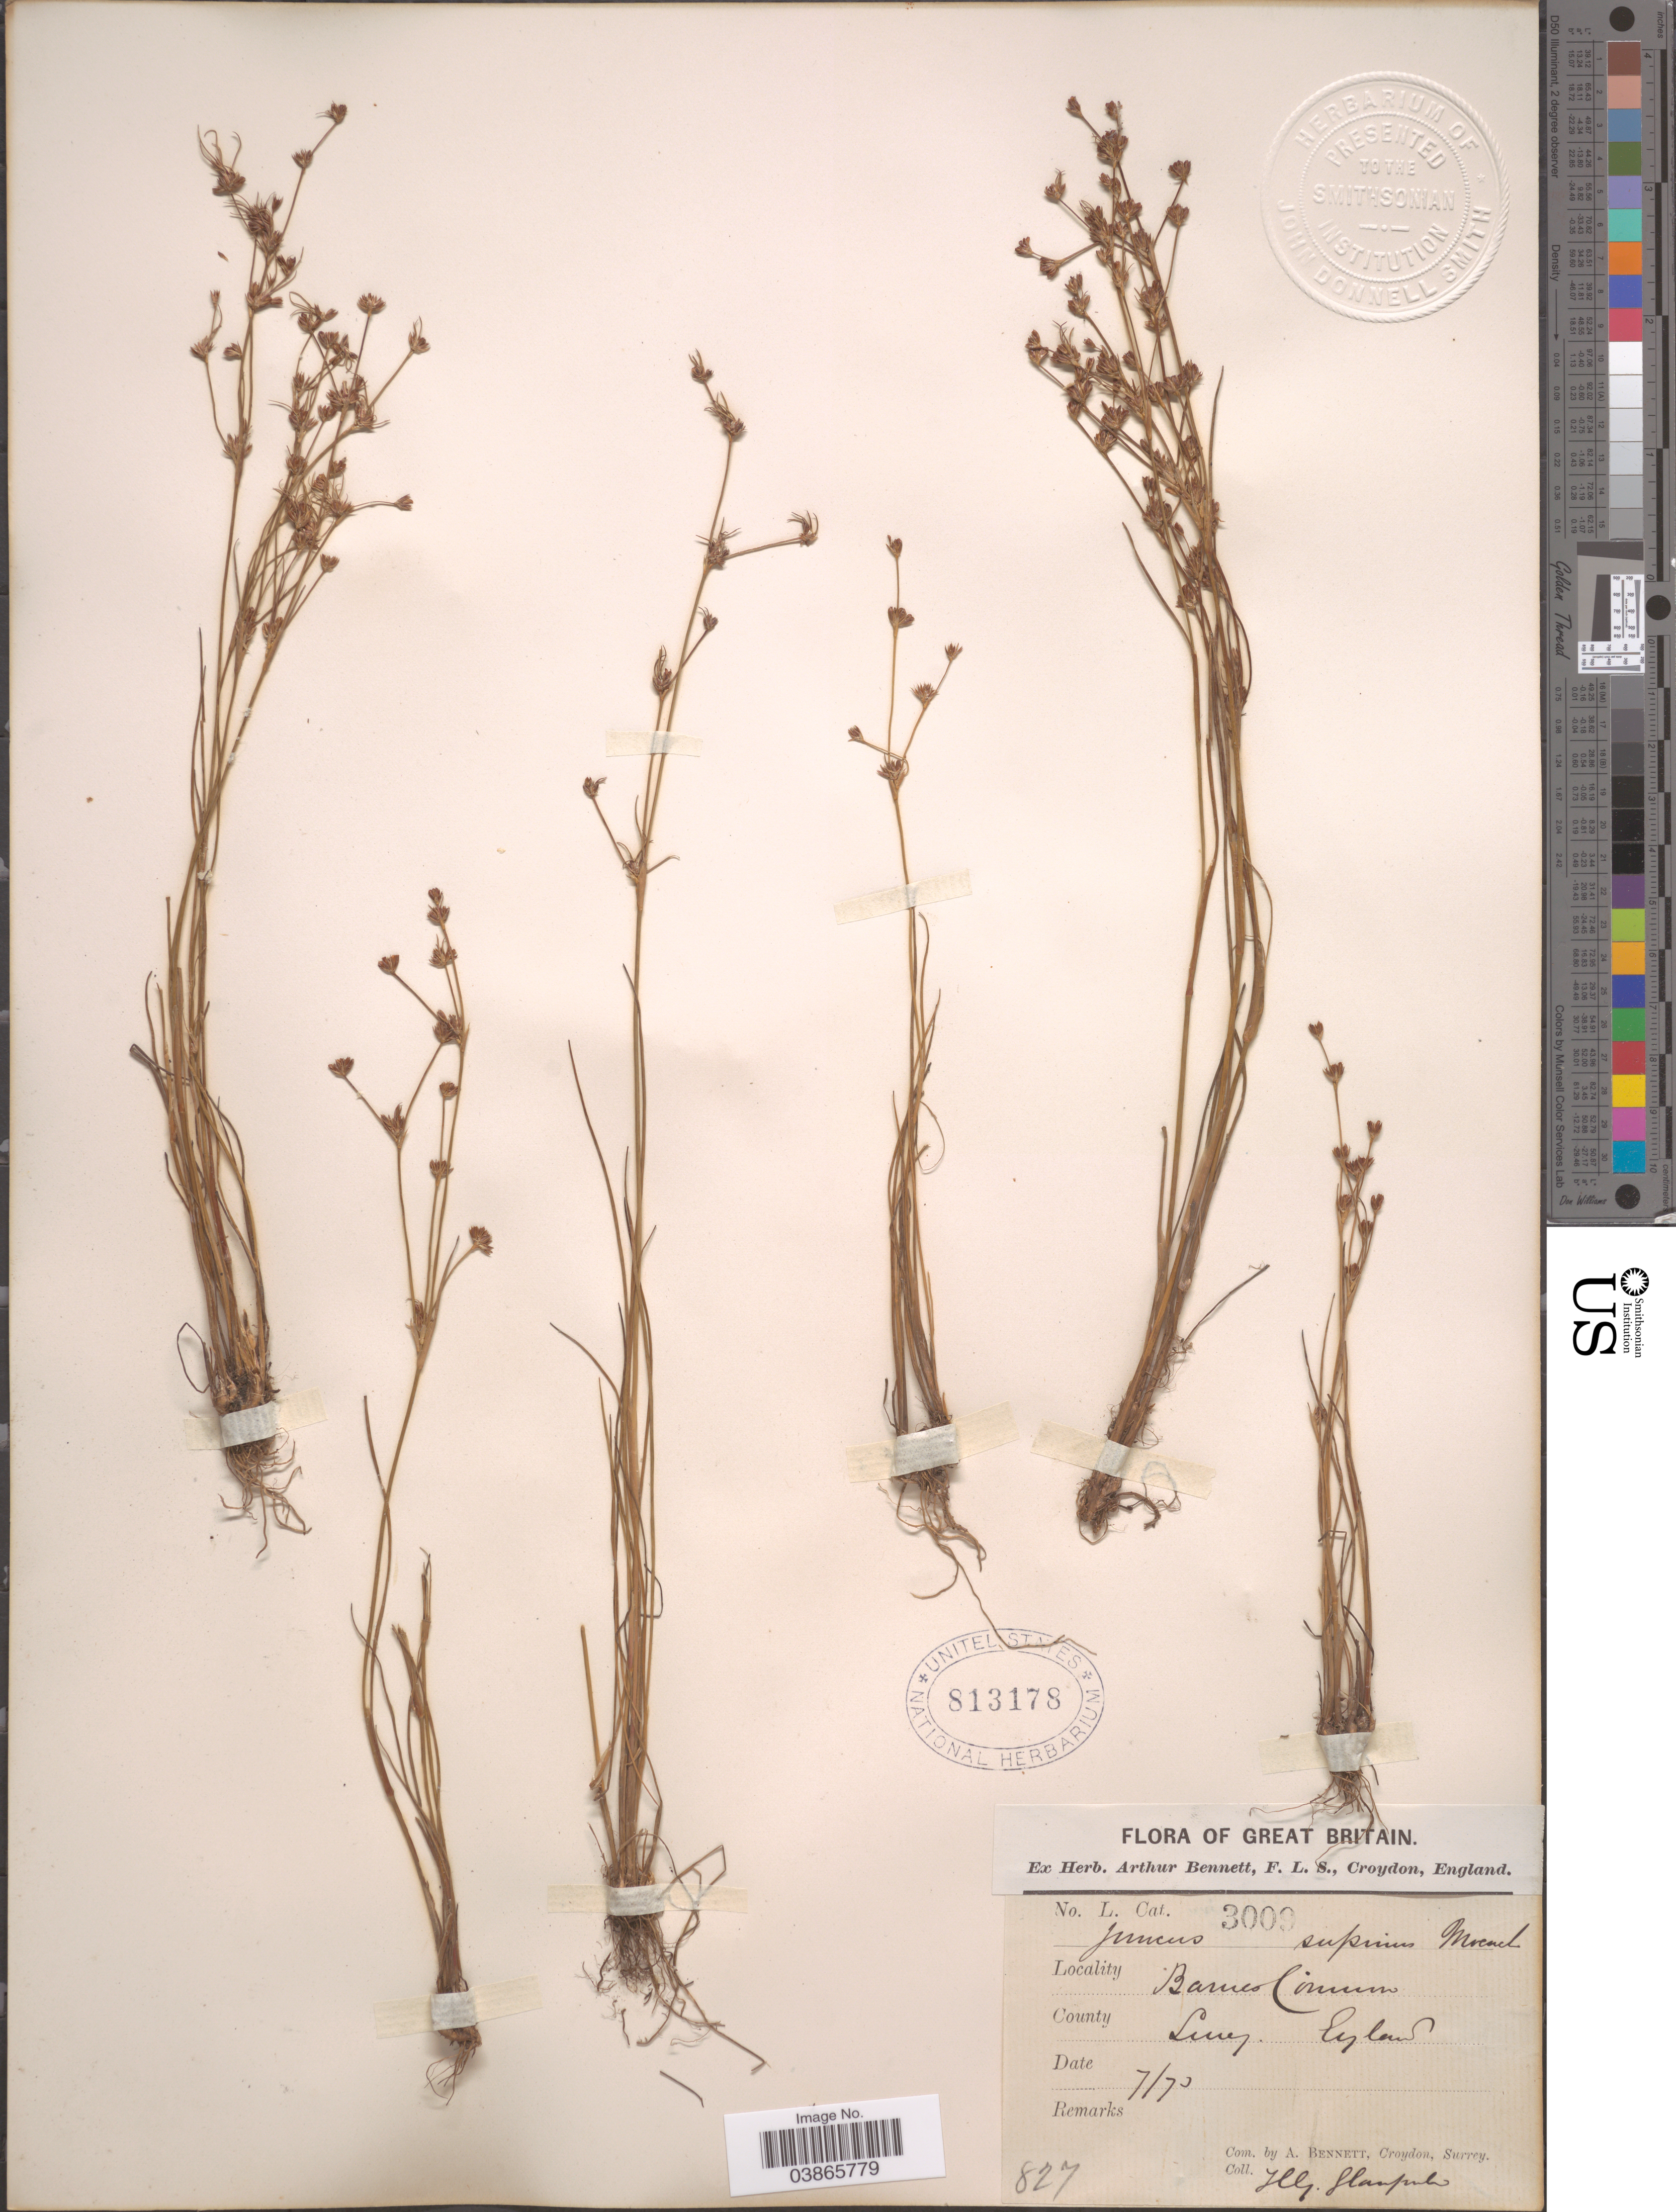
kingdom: Plantae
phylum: Tracheophyta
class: Liliopsida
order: Poales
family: Juncaceae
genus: Juncus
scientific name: Juncus supinus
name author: Moench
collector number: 827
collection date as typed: Transcribed d/m/y: /7/70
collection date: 1870-07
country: United Kingdom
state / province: England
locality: Great Britain. Barnes Common. County Surrey.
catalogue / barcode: US 813178